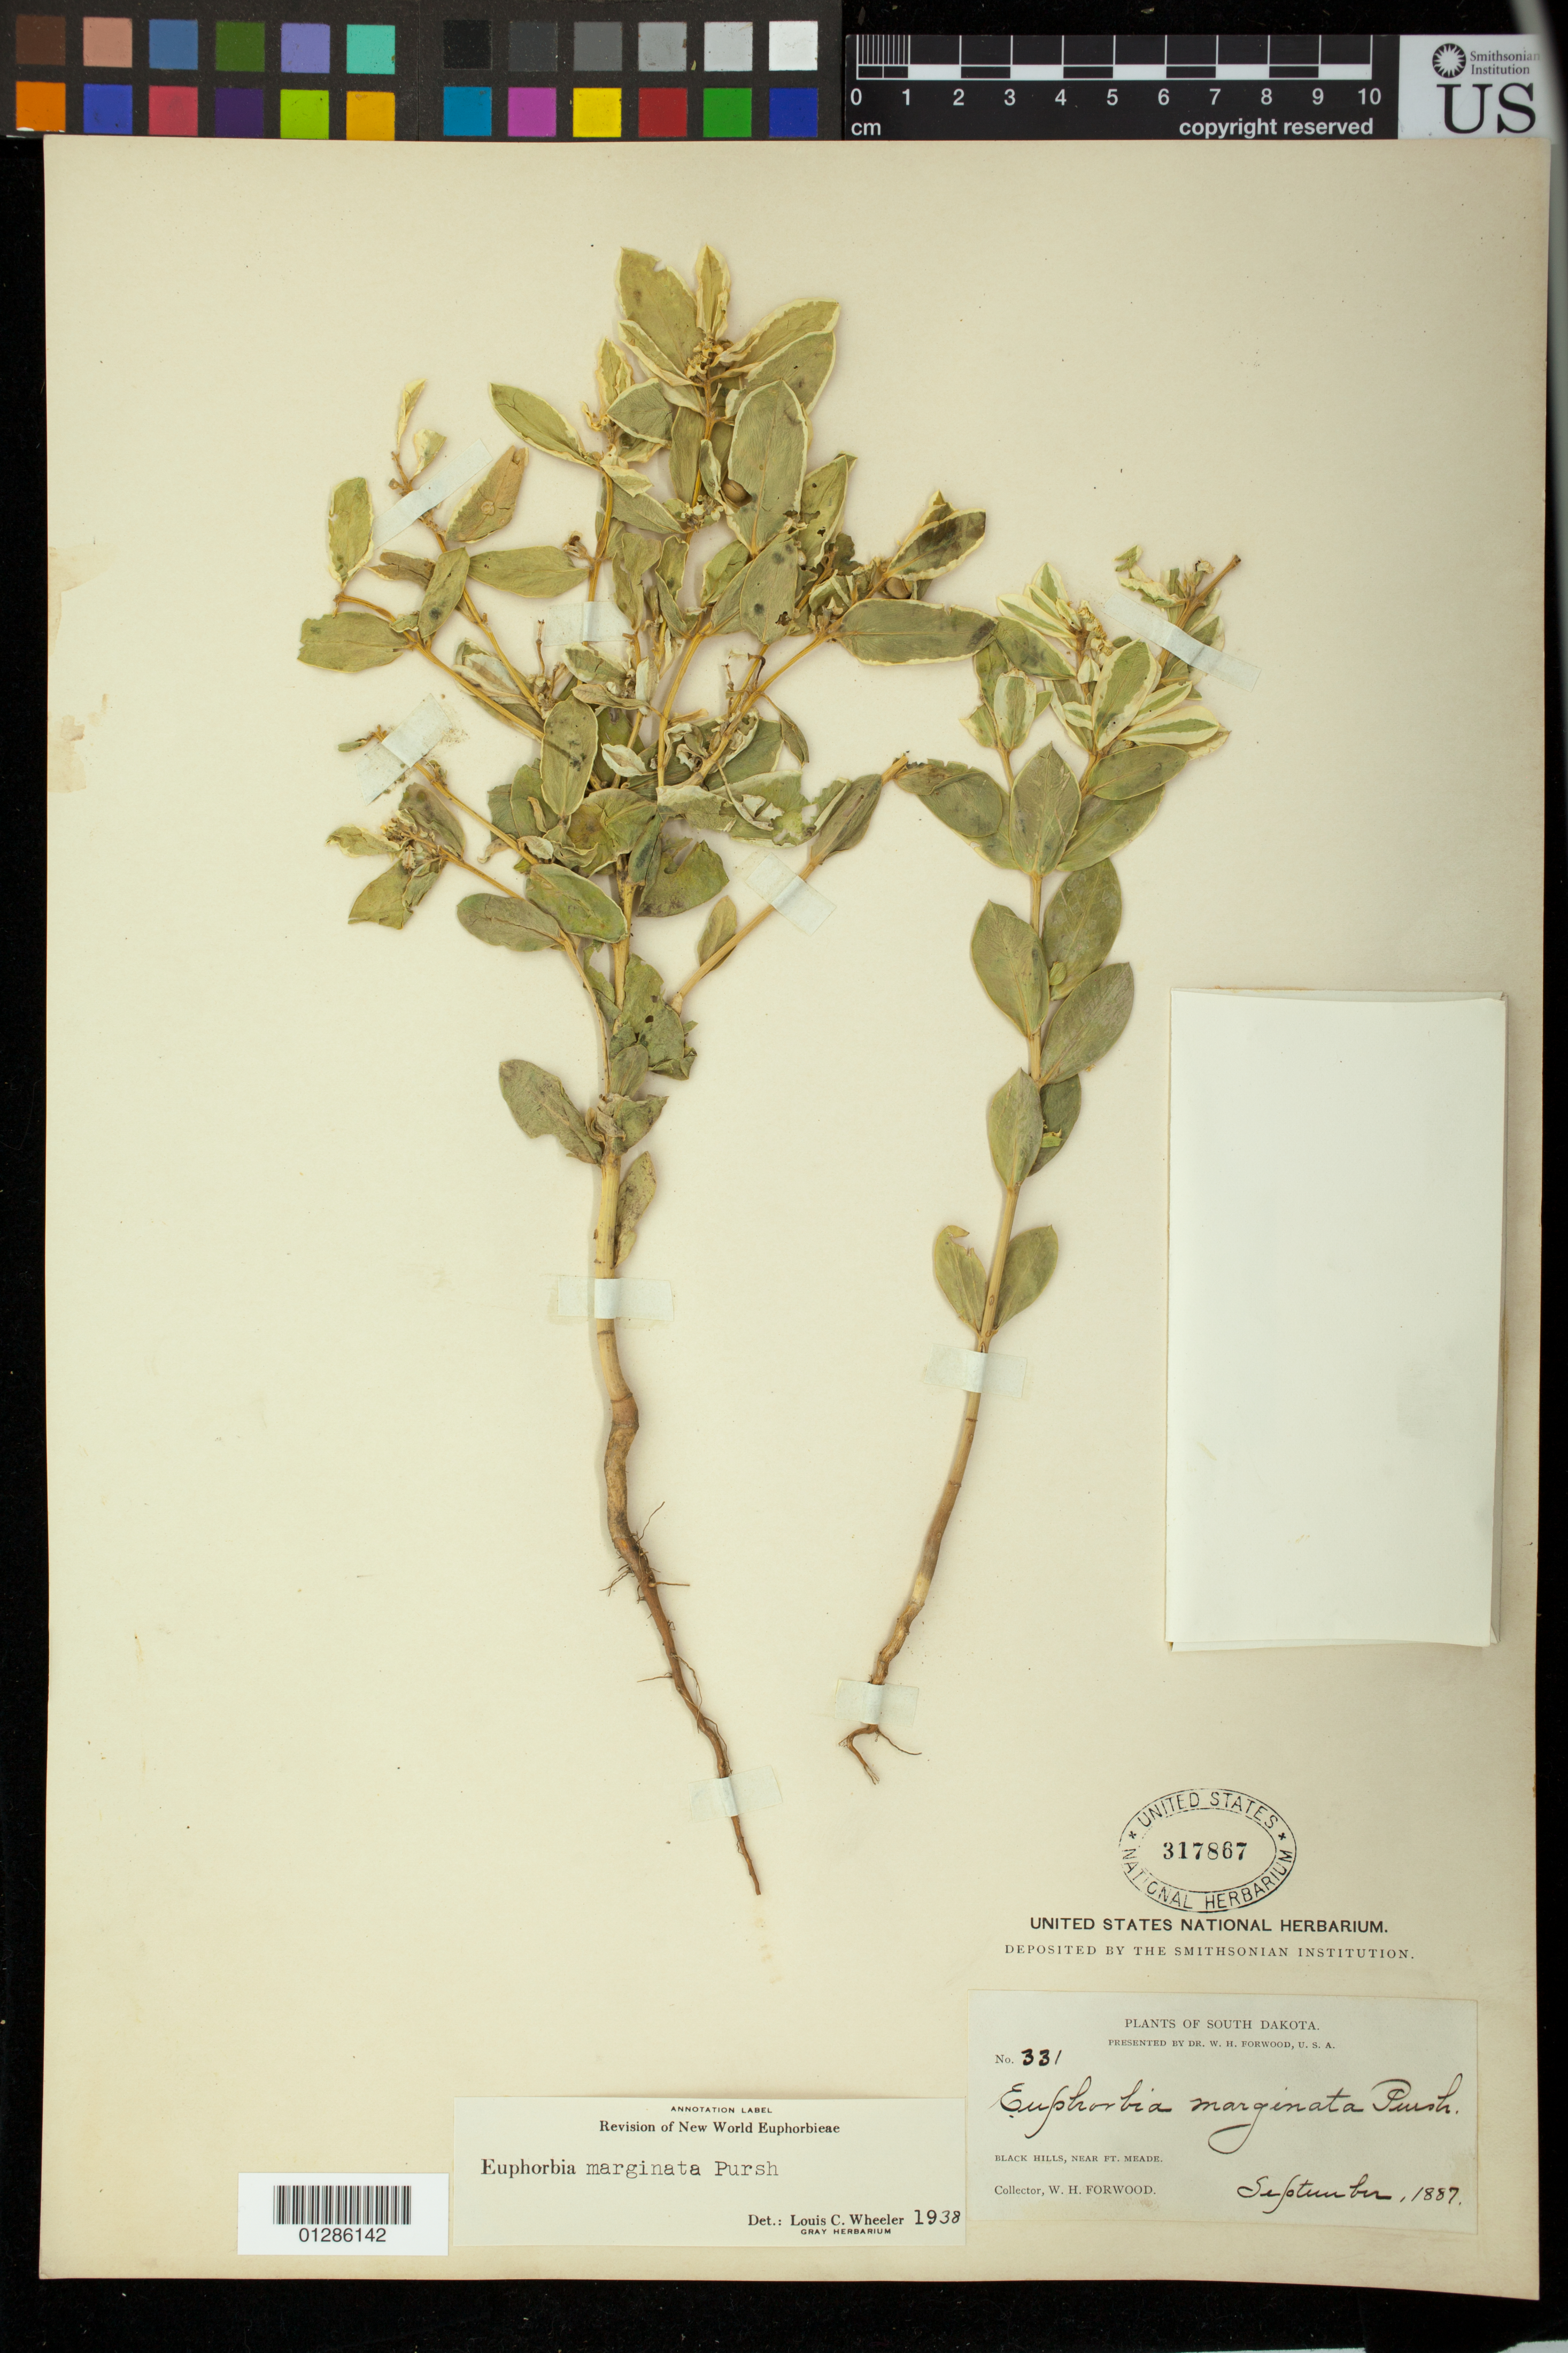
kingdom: Plantae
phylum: Tracheophyta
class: Magnoliopsida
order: Malpighiales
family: Euphorbiaceae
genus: Euphorbia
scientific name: Euphorbia marginata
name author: Pursh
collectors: W. Forwood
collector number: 331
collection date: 1887-09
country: United States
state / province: South Dakota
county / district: Fall River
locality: Black Hills, near Ft. Meade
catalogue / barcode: US 317867